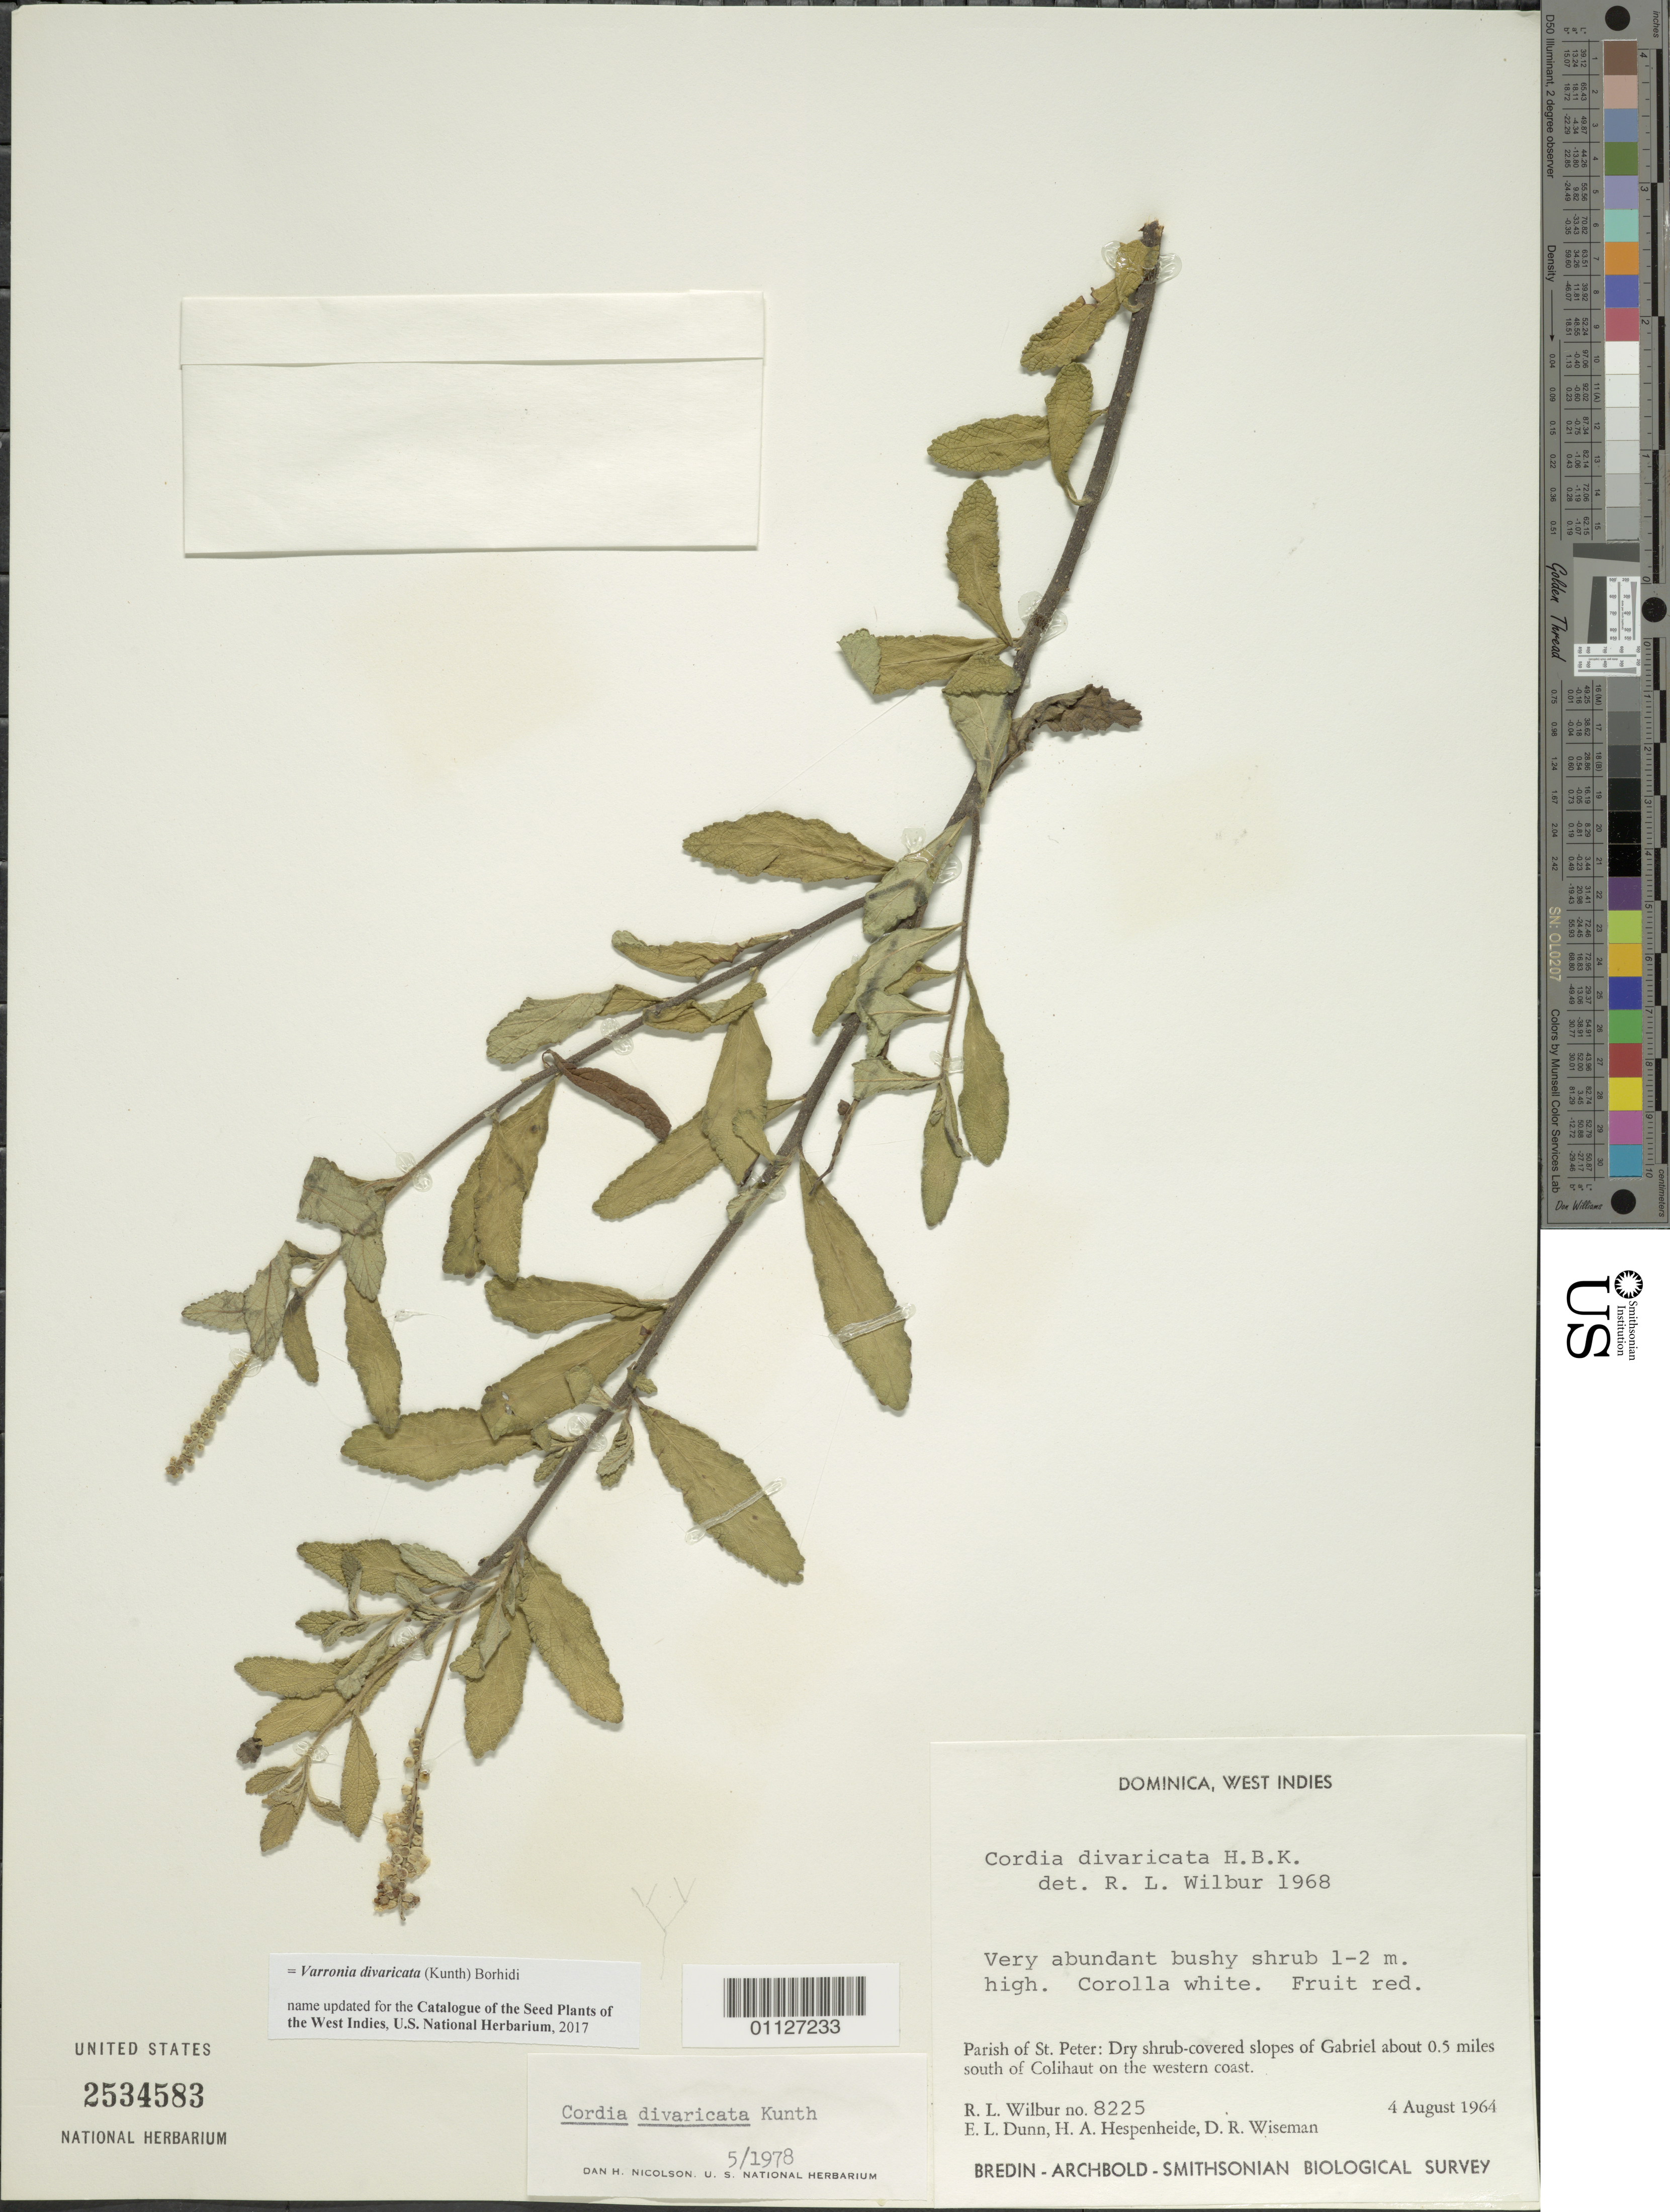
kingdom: Plantae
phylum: Tracheophyta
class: Magnoliopsida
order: Boraginales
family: Cordiaceae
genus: Varronia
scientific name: Varronia divaricata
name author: (Kunth) Borhidi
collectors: R. L. Wilbur, E. Dunn, H. A. Hespenheide & D. R. Wiseman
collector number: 8225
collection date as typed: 04 Aug 1964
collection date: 1964-08-04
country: Dominica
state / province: St. Peter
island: Dominica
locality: Slopes of Gabriel about 0.5 mi S of Colihaut on the W coast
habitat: Dry shrub-covered slopes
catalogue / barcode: US 2534583